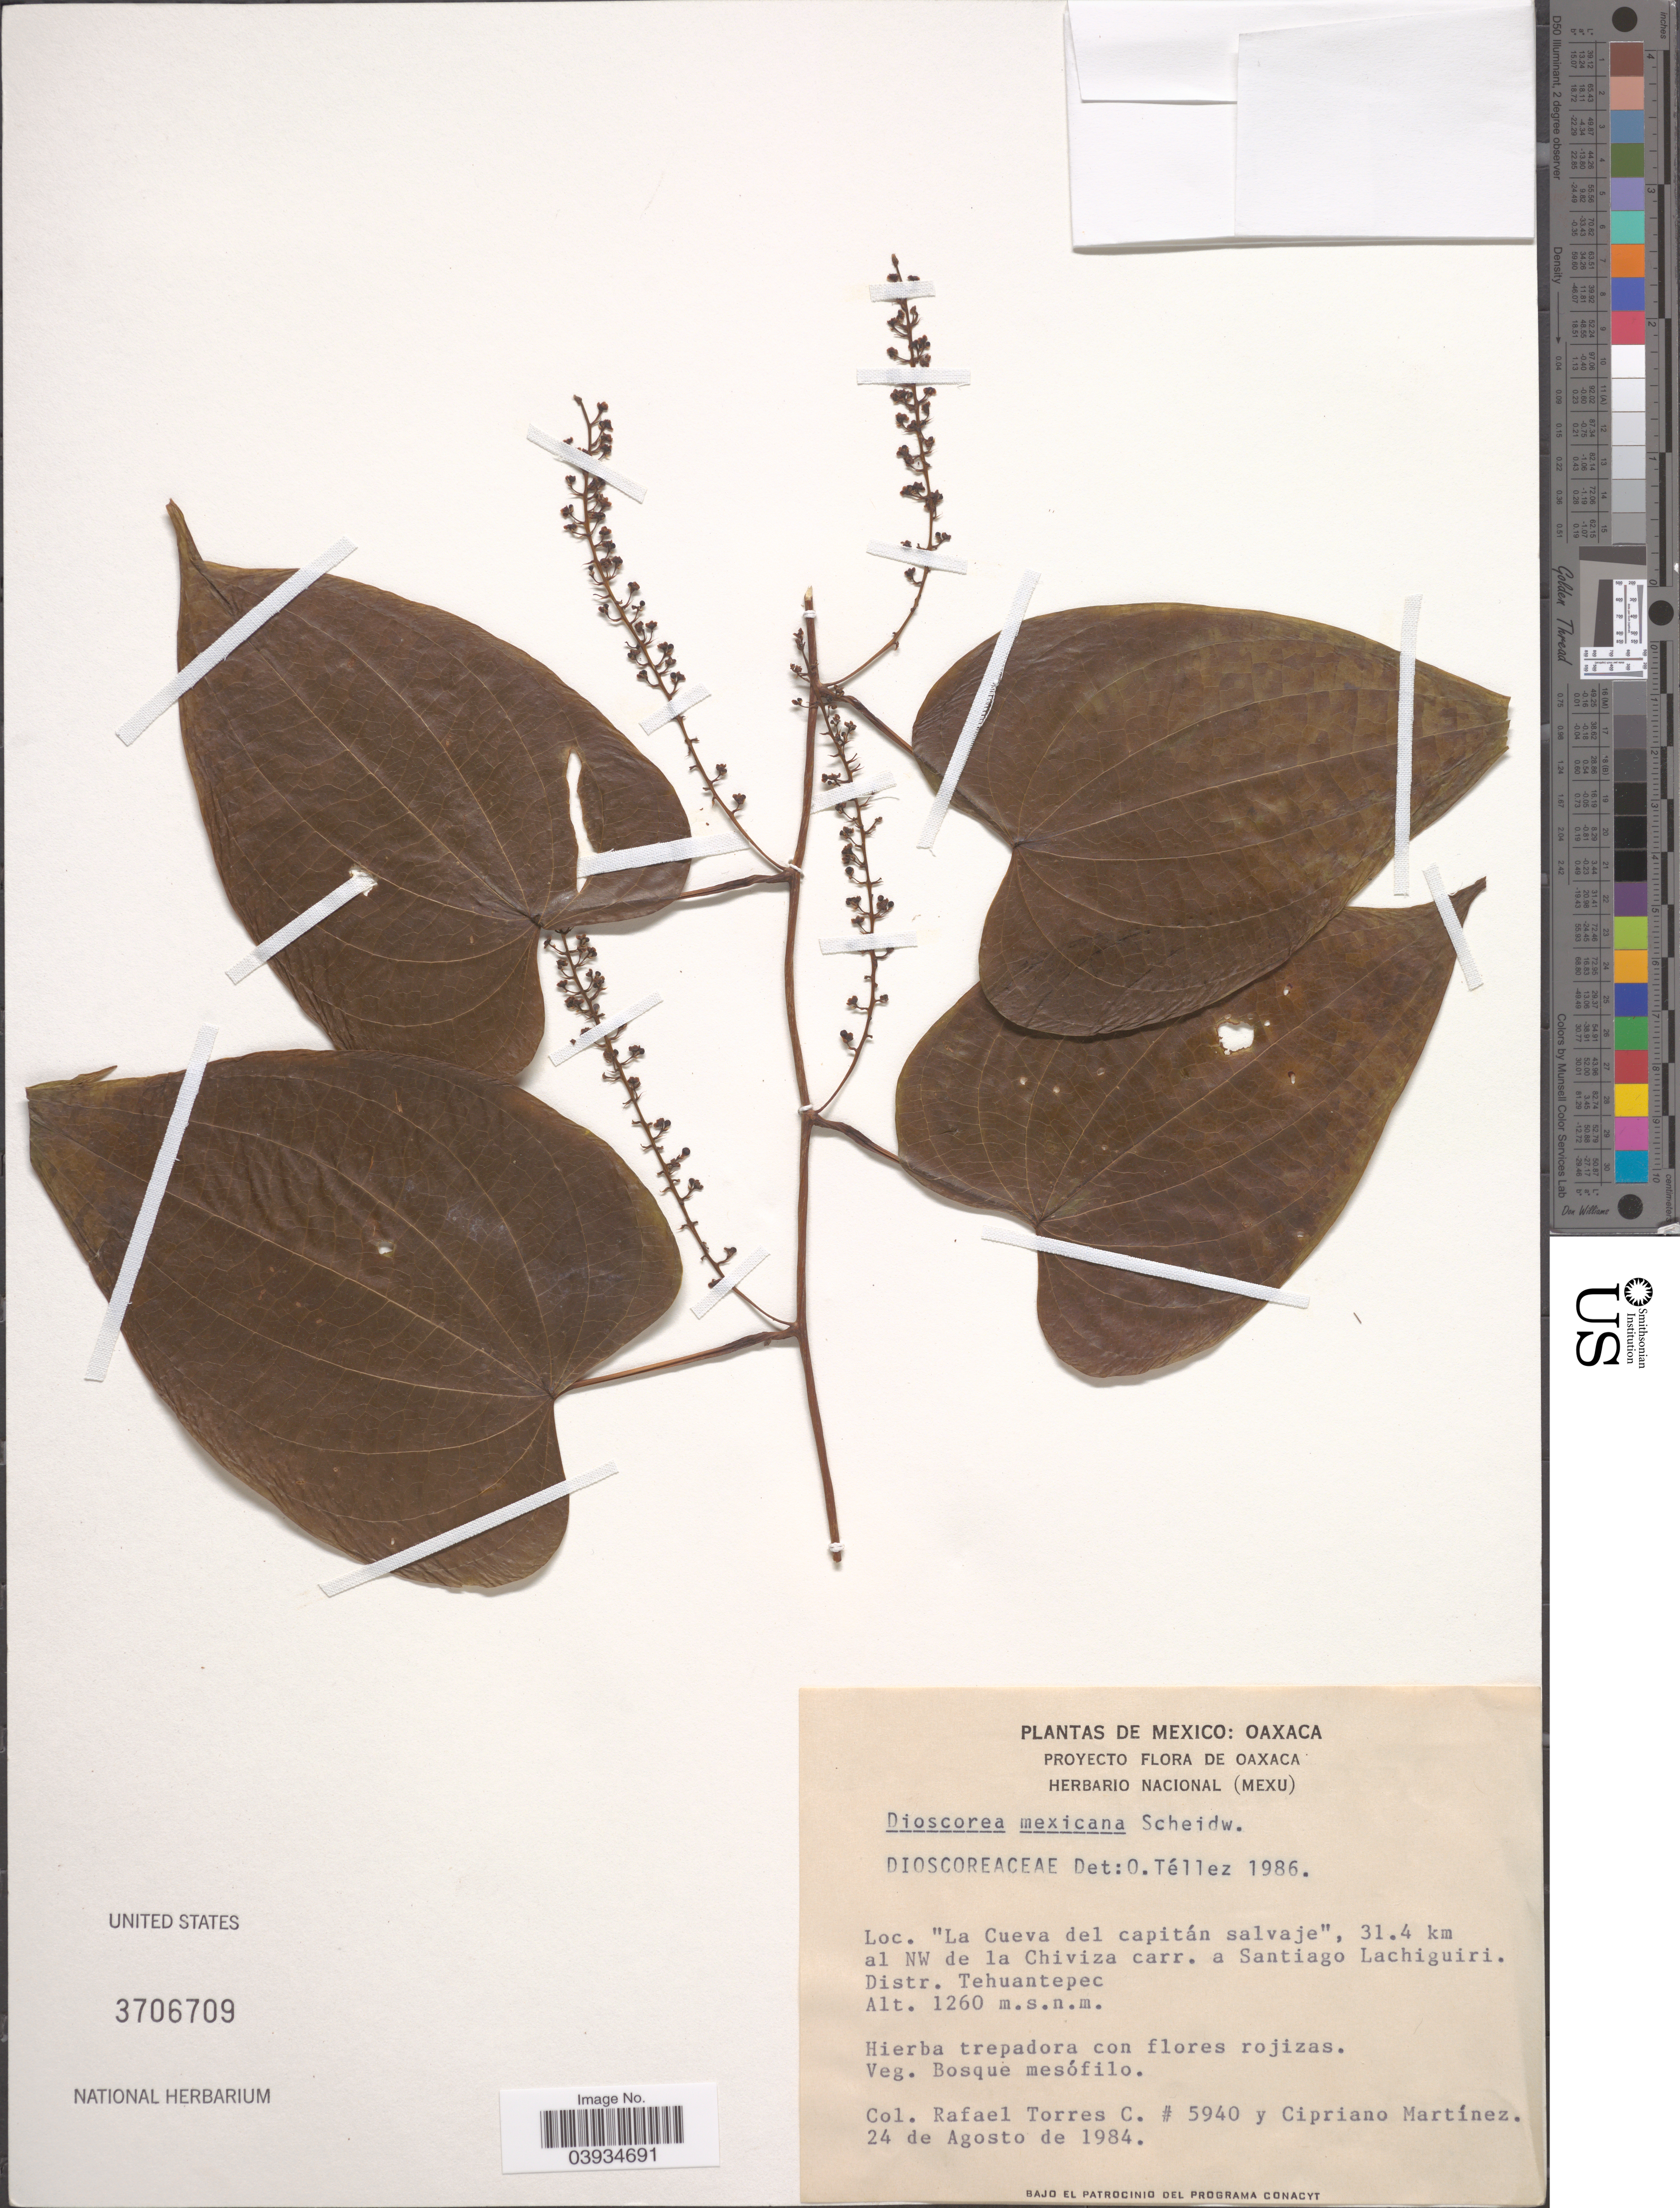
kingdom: Plantae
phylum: Tracheophyta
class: Liliopsida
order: Dioscoreales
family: Dioscoreaceae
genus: Dioscorea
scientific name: Dioscorea mexicana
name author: Scheidw.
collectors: R. Torres C. & C. Martínez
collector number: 5940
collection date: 1984-08-24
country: Mexico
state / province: Oaxaca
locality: La Cueva del capitán salvaje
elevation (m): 1260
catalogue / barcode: US 3706709